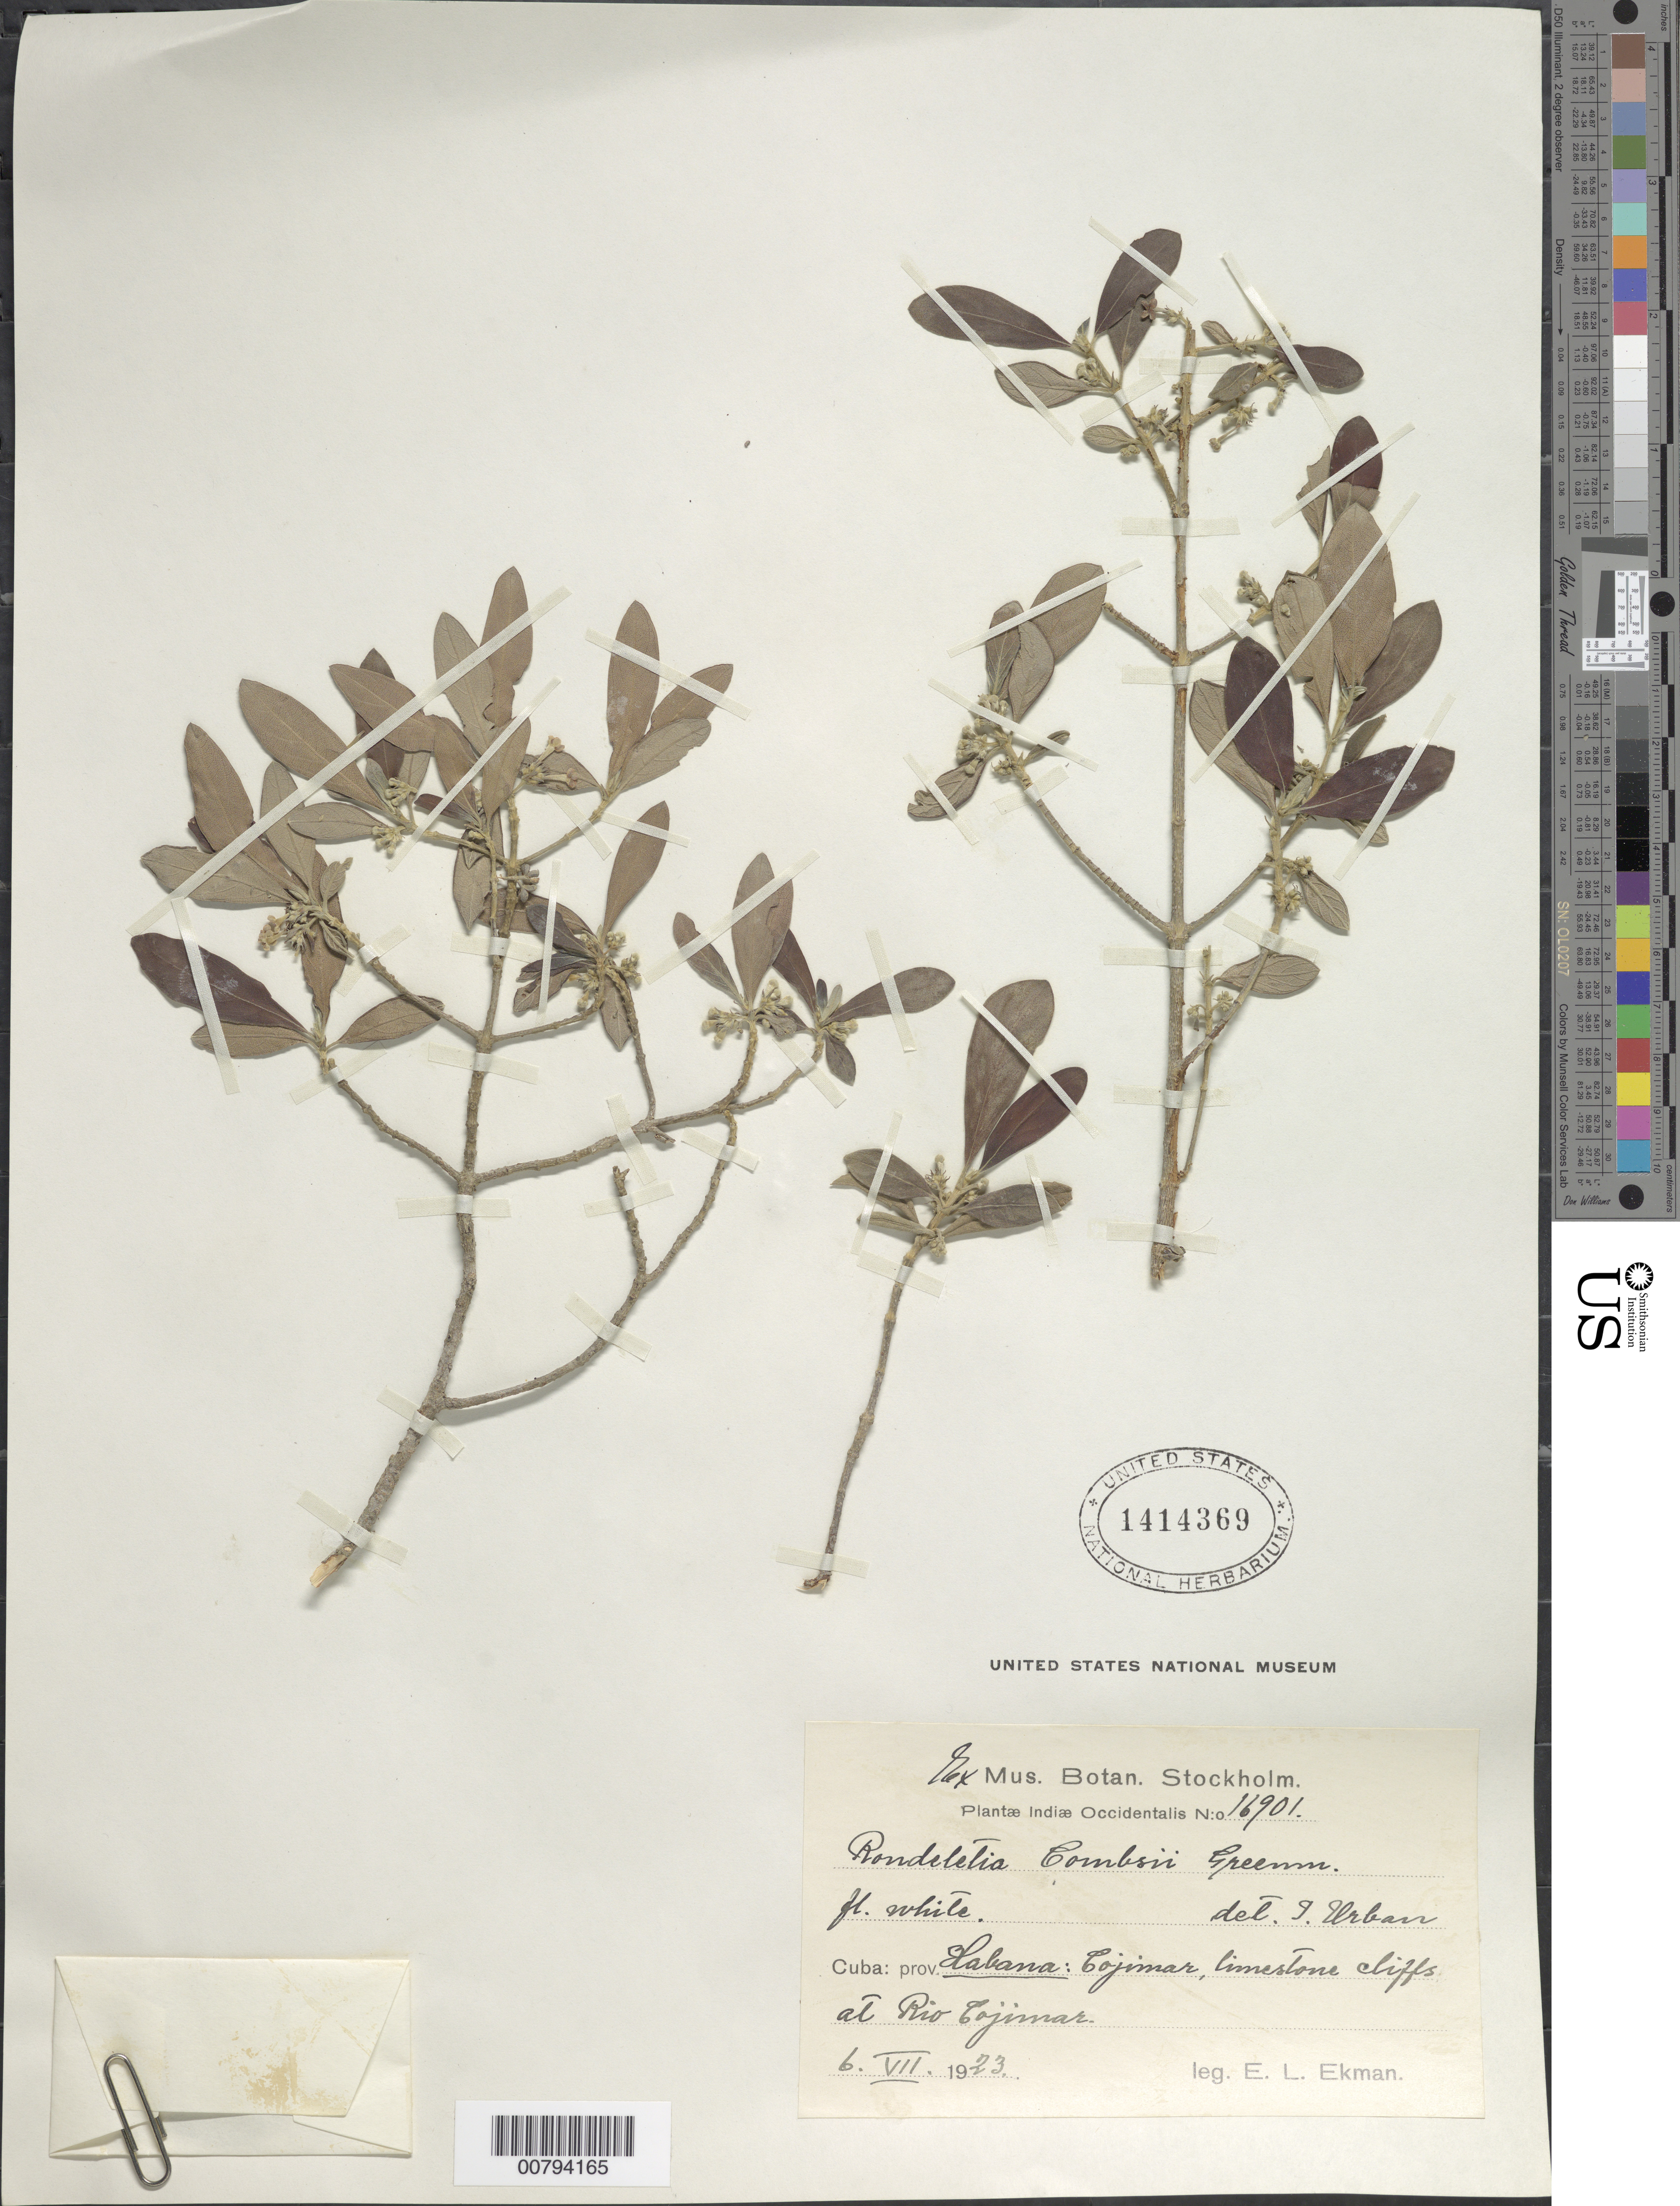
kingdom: Plantae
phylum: Tracheophyta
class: Magnoliopsida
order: Gentianales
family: Rubiaceae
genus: Rondeletia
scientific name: Rondeletia combsii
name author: Greenm.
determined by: Urban, Ignatz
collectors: E. L. Ekman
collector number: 16901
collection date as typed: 06 Jul 1923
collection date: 1923-07-06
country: Cuba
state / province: La Habana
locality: Cojimar, cliffs at Rio Cojimar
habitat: Limestone cliffs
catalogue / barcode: US 1414369